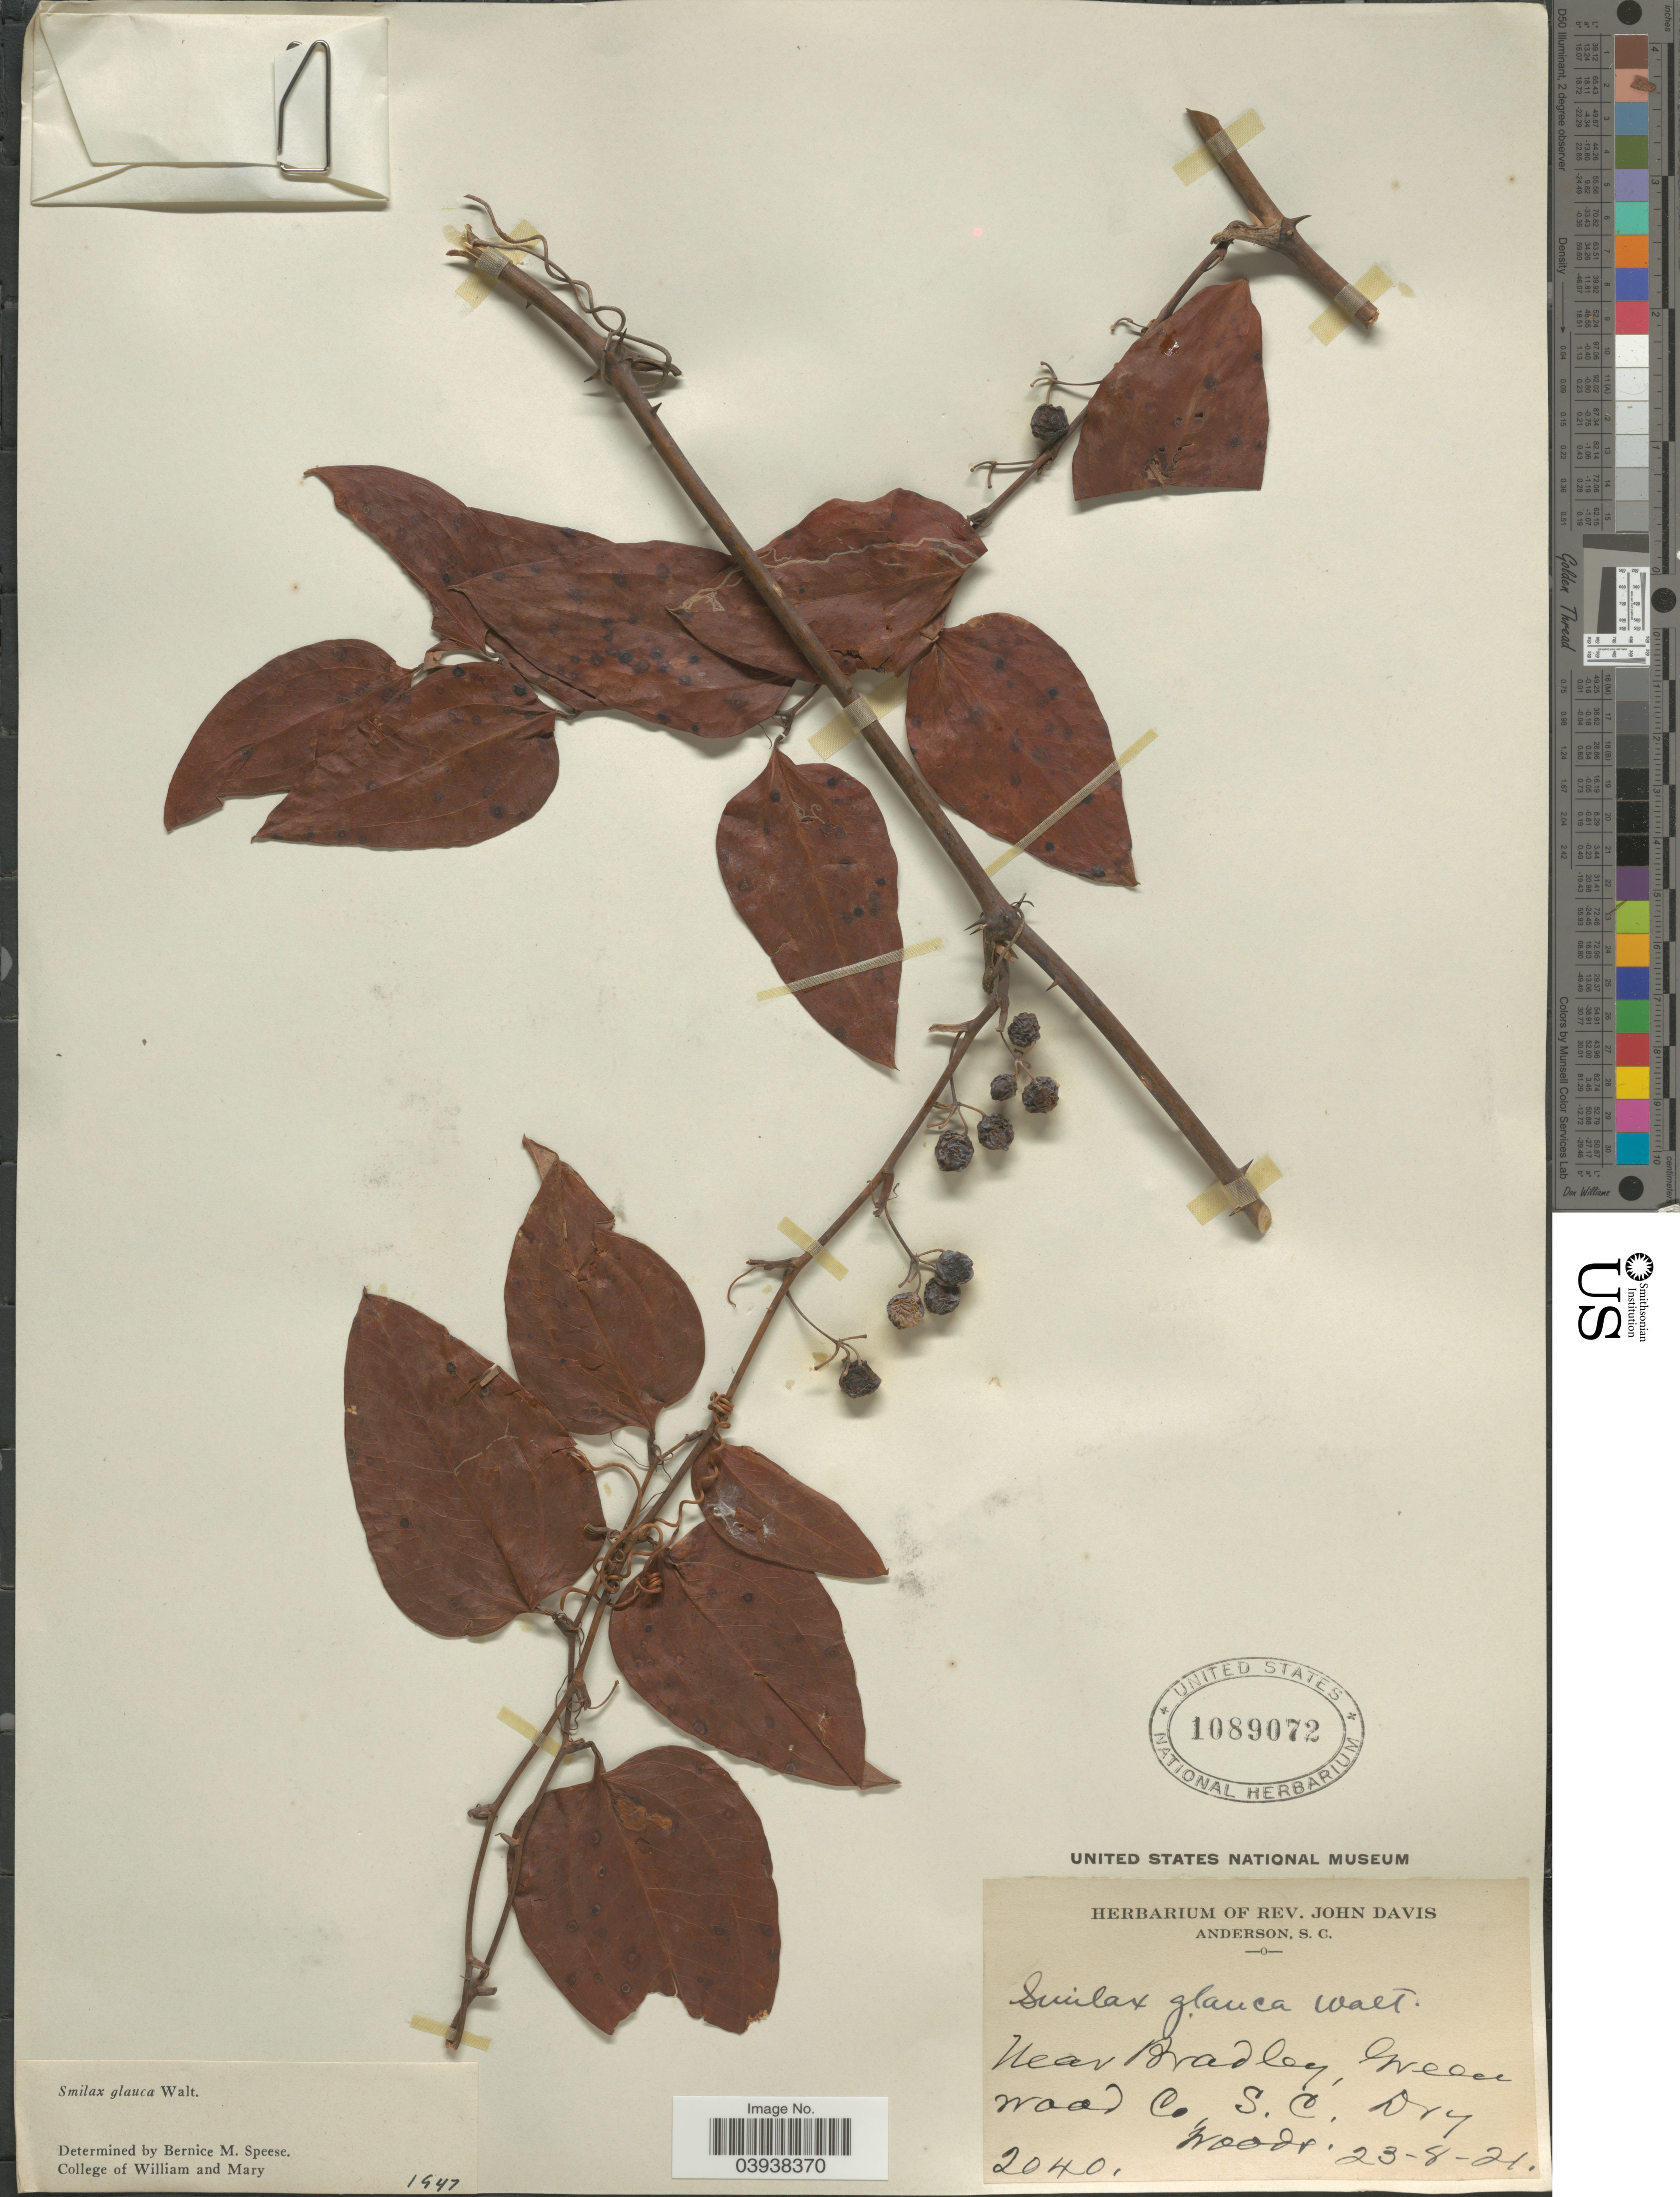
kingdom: Plantae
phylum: Tracheophyta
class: Liliopsida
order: Liliales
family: Smilacaceae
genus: Smilax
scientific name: Smilax glauca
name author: Walter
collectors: ex herb. Rev. John Davis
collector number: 2040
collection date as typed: Transcribed d/m/y: 23/8/21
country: United States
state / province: South Carolina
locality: Near Bradley, Weed. Wood Co.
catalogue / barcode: US 1089072